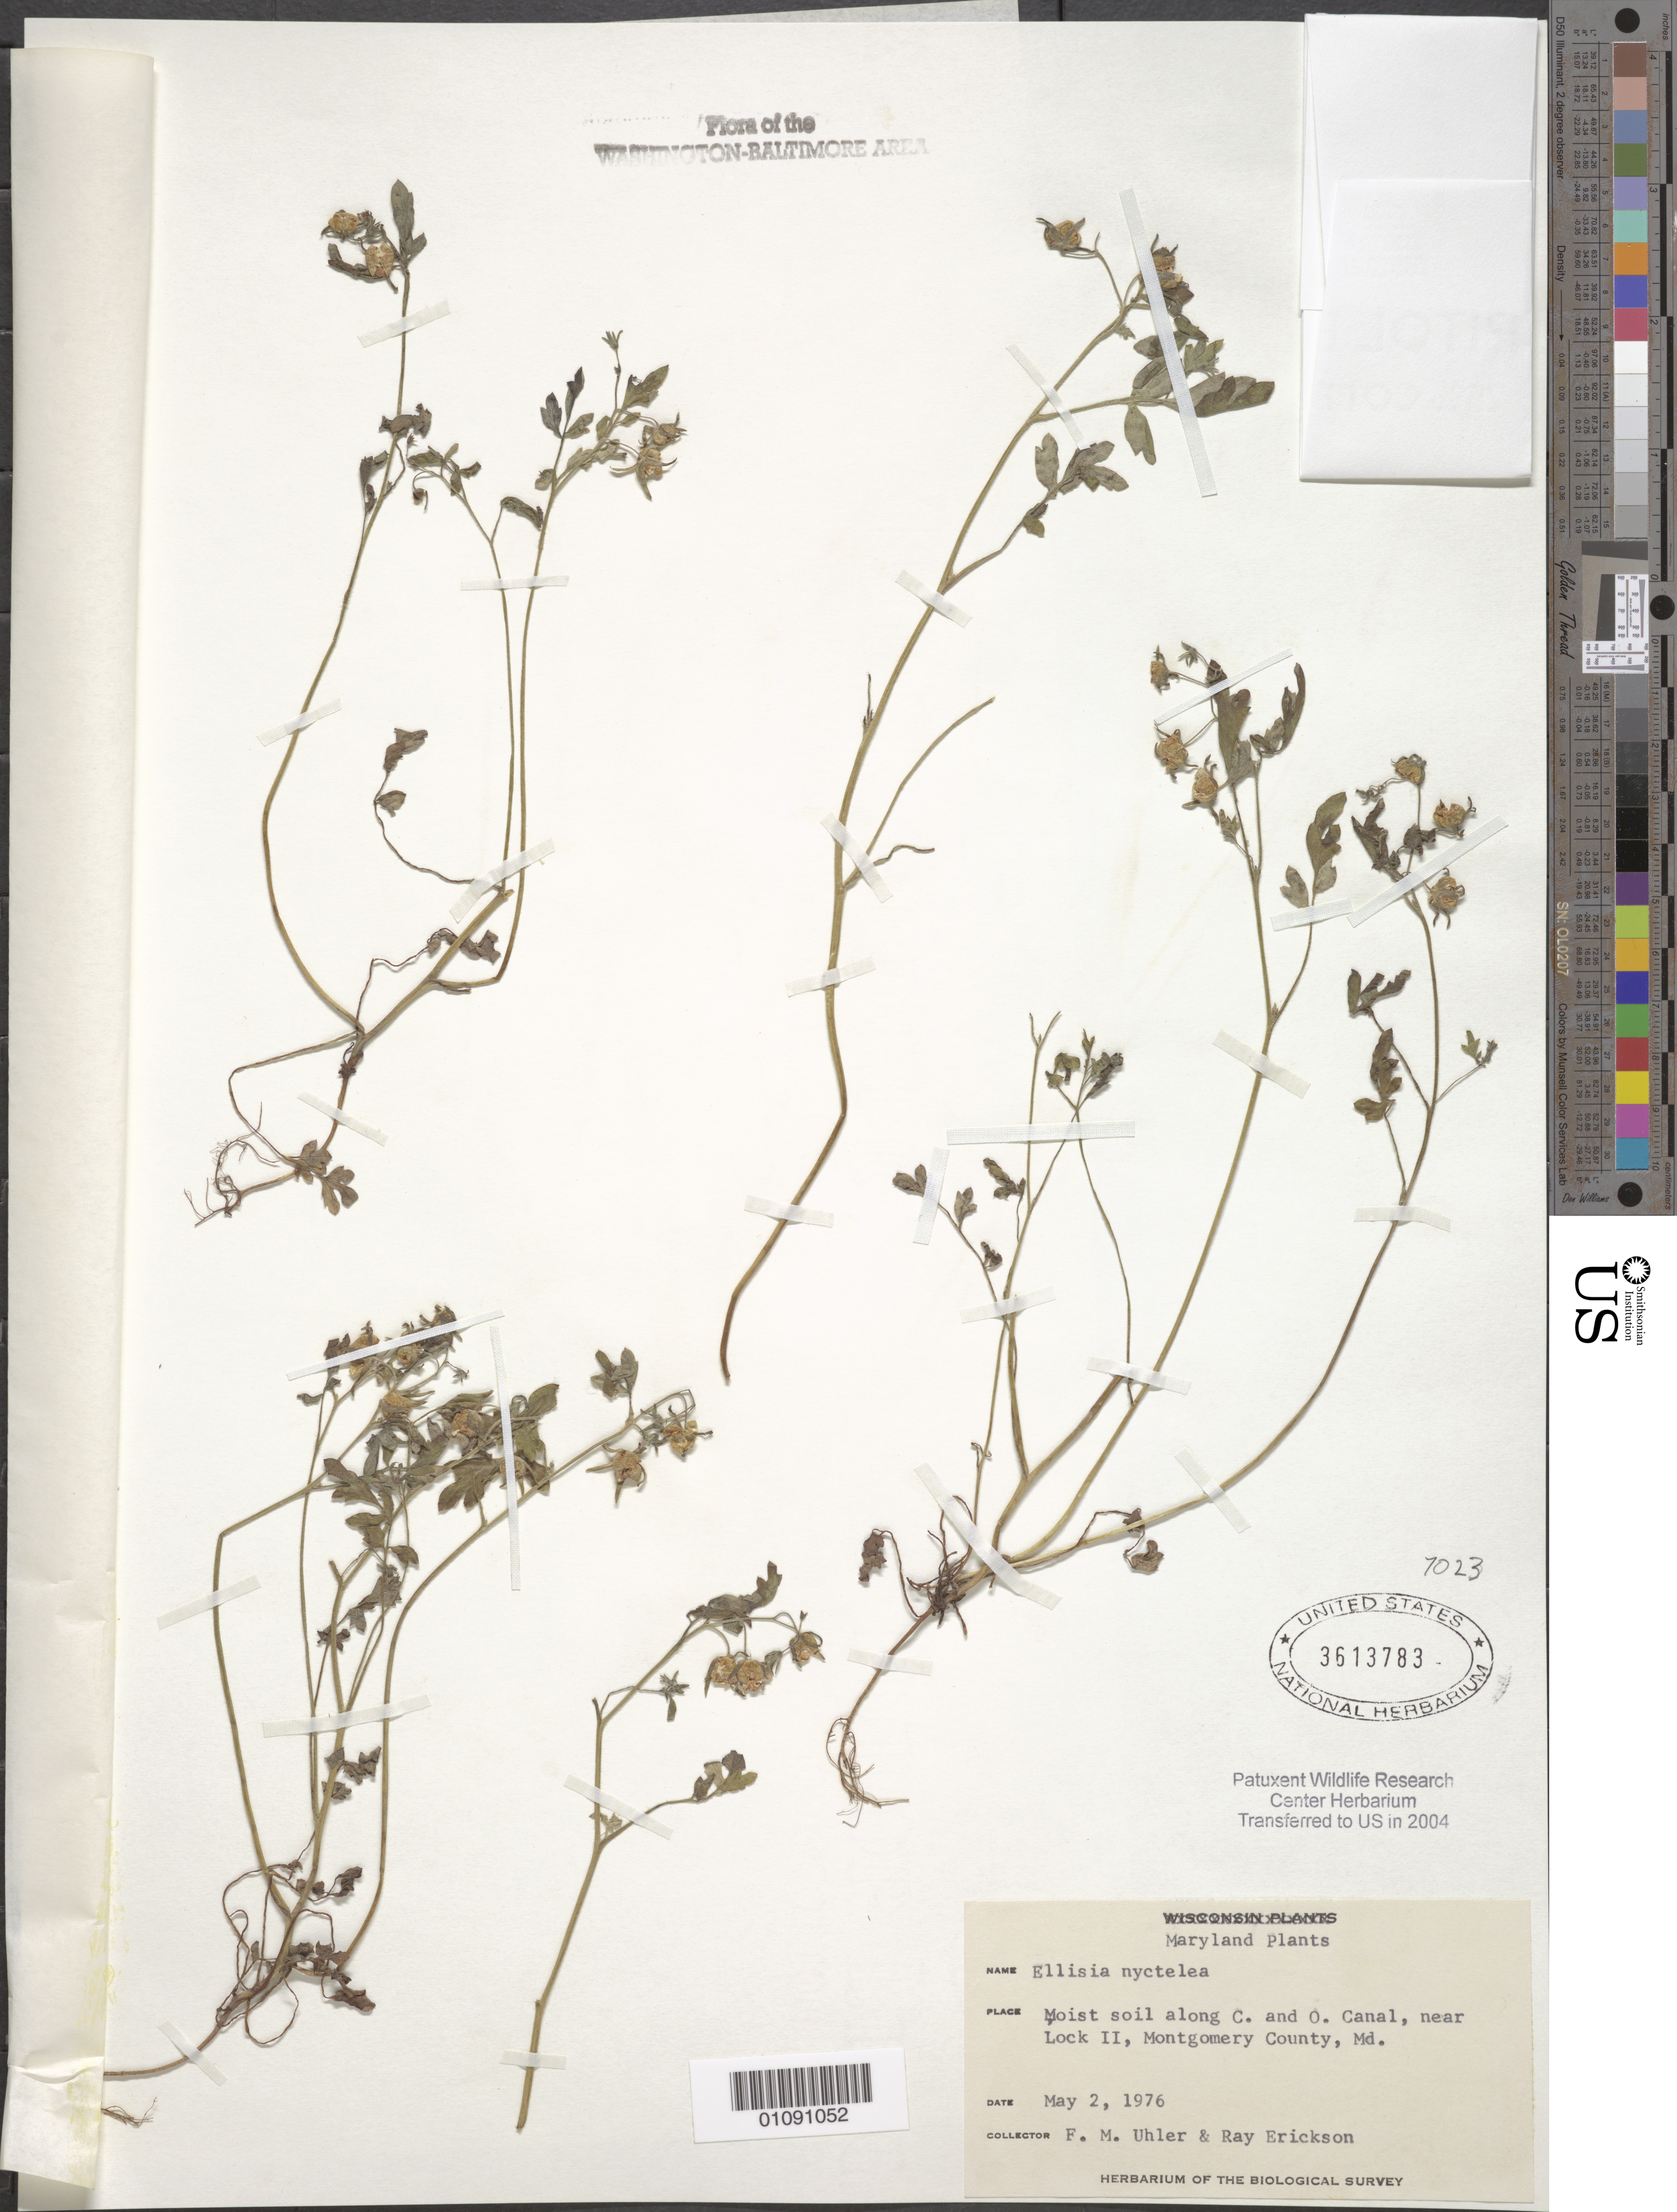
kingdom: Plantae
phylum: Tracheophyta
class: Magnoliopsida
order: Boraginales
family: Hydrophyllaceae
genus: Ellisia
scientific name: Ellisia nyctelea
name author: L.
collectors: F. M. Uhler & R. Erickson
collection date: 1976-05-02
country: United States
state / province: Maryland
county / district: Montgomery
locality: C. and O. Canal, near Lock 2.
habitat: Moist soil.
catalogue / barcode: US 3613783